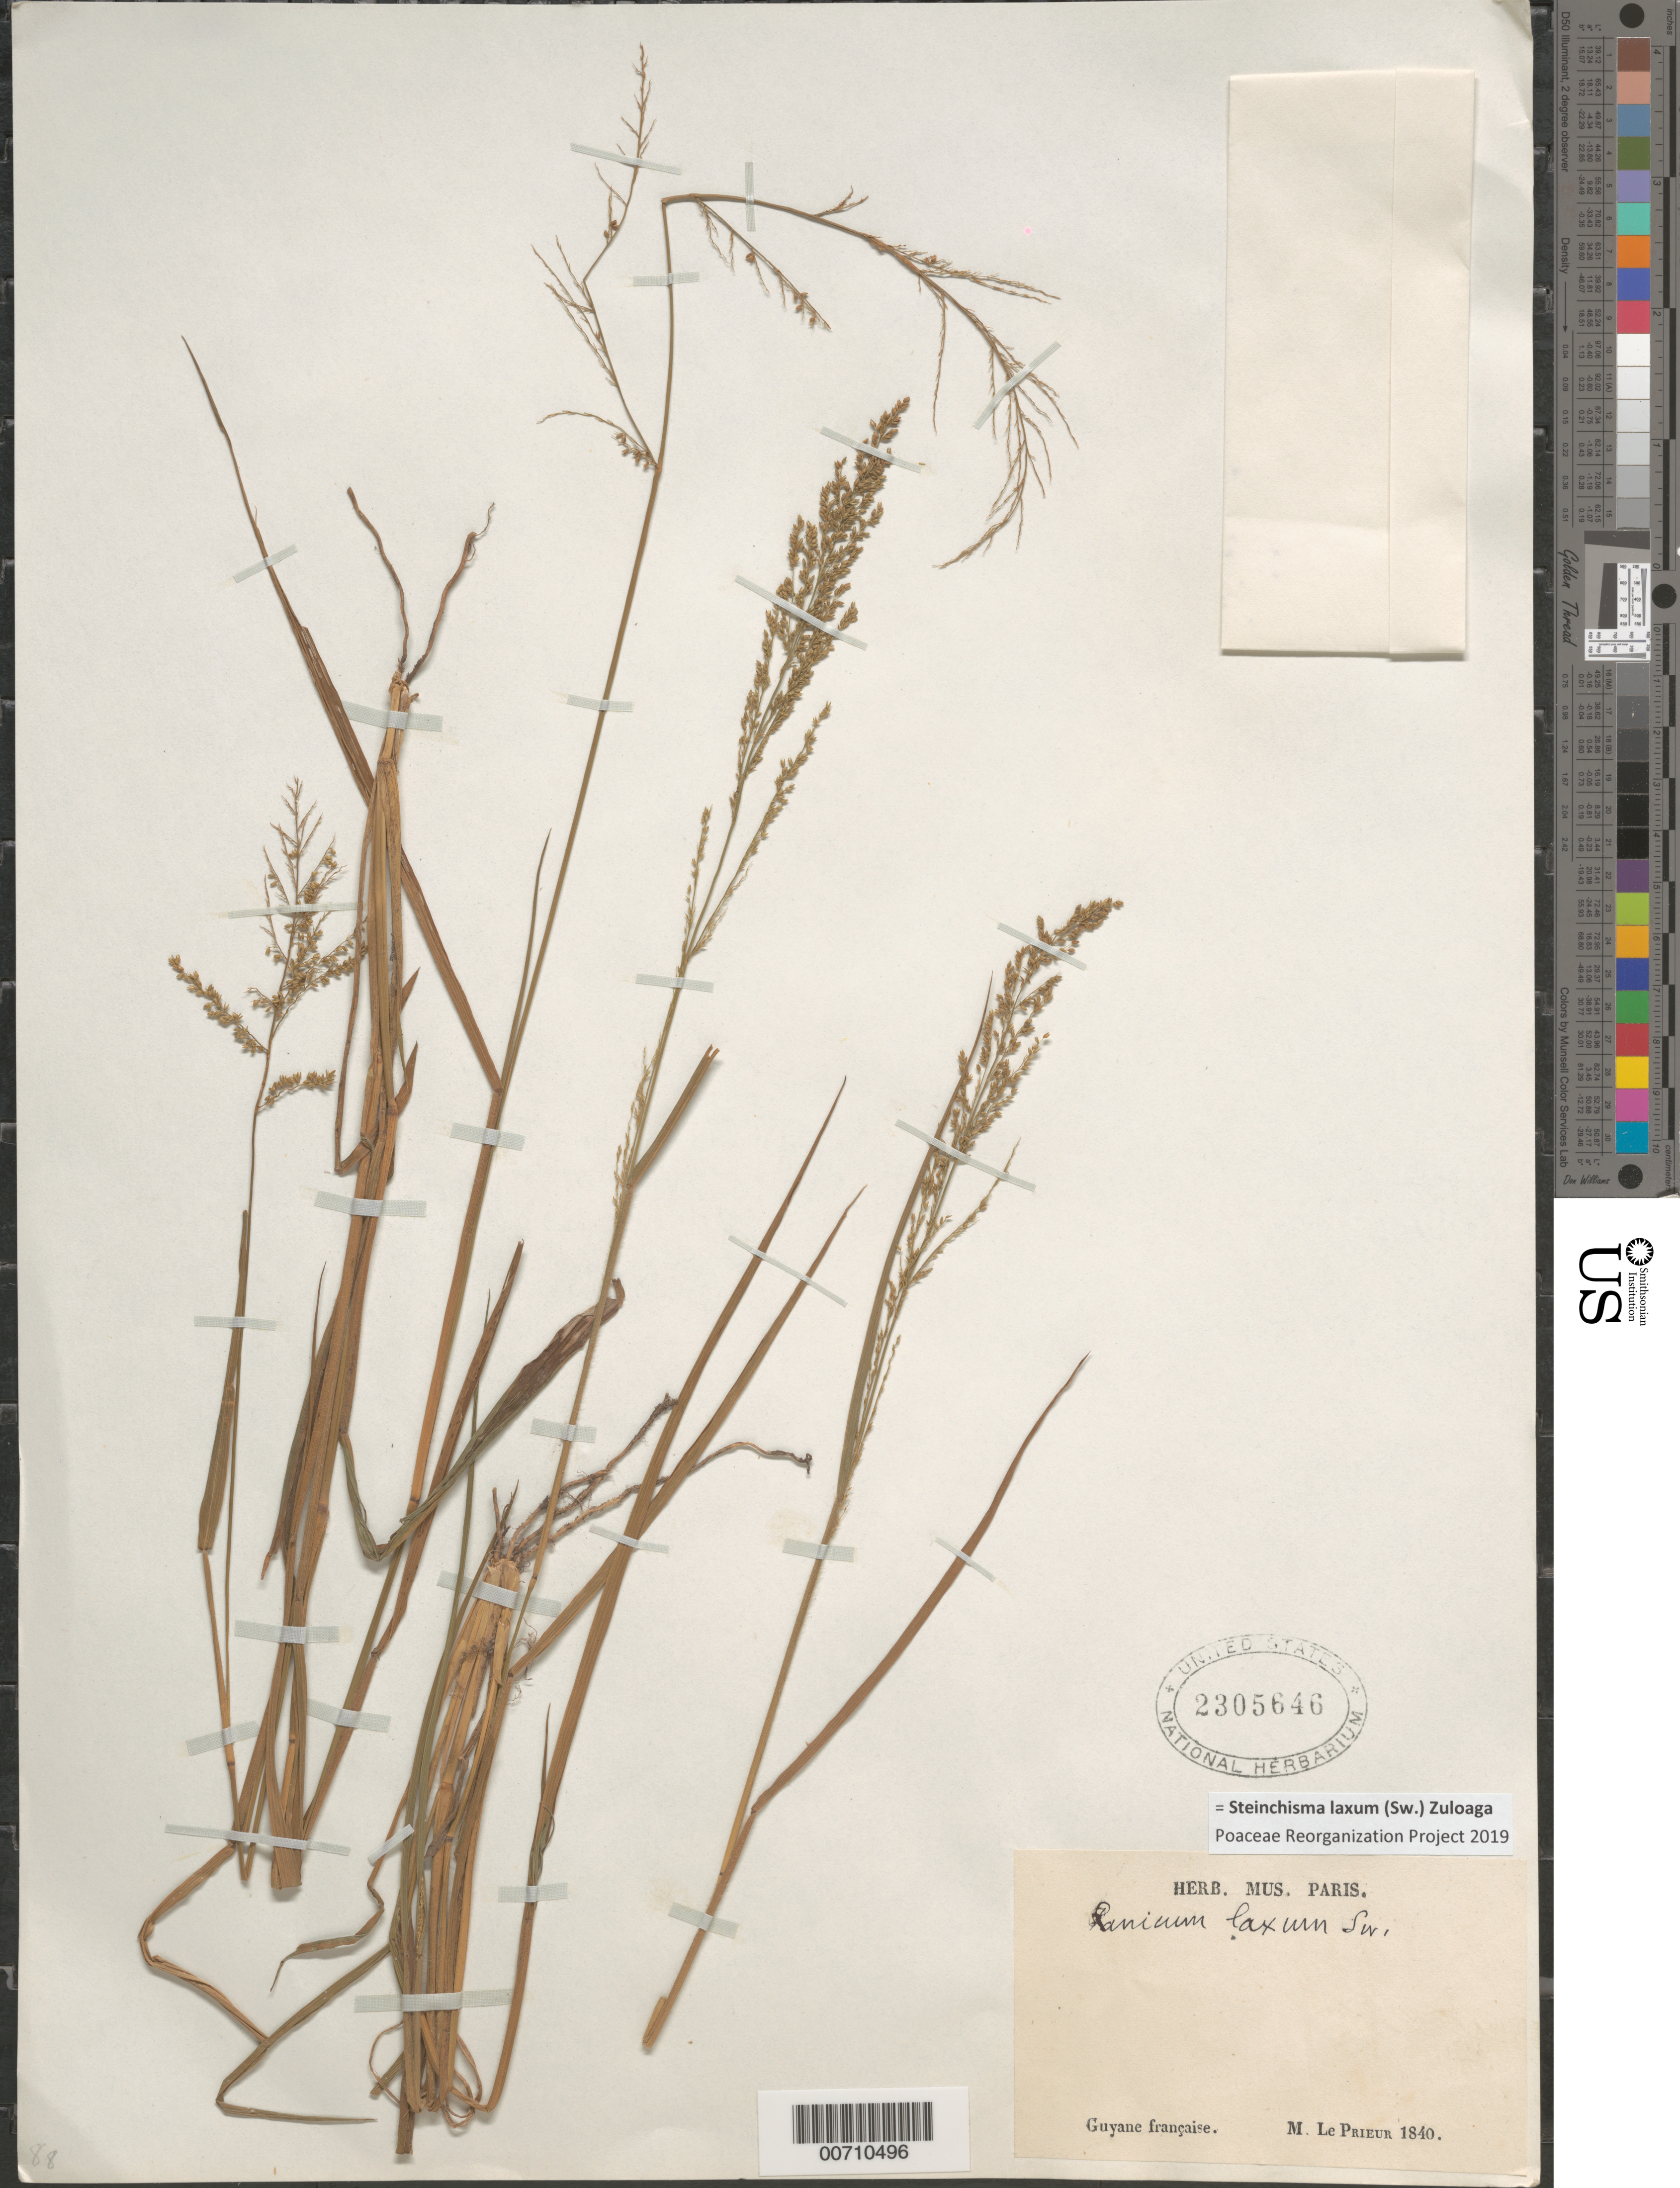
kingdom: Plantae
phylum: Tracheophyta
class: Liliopsida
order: Poales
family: Poaceae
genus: Panicum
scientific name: Panicum laxum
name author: Sw.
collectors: F. M. R. Leprieur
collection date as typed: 1850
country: French Guiana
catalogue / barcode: US 2305646